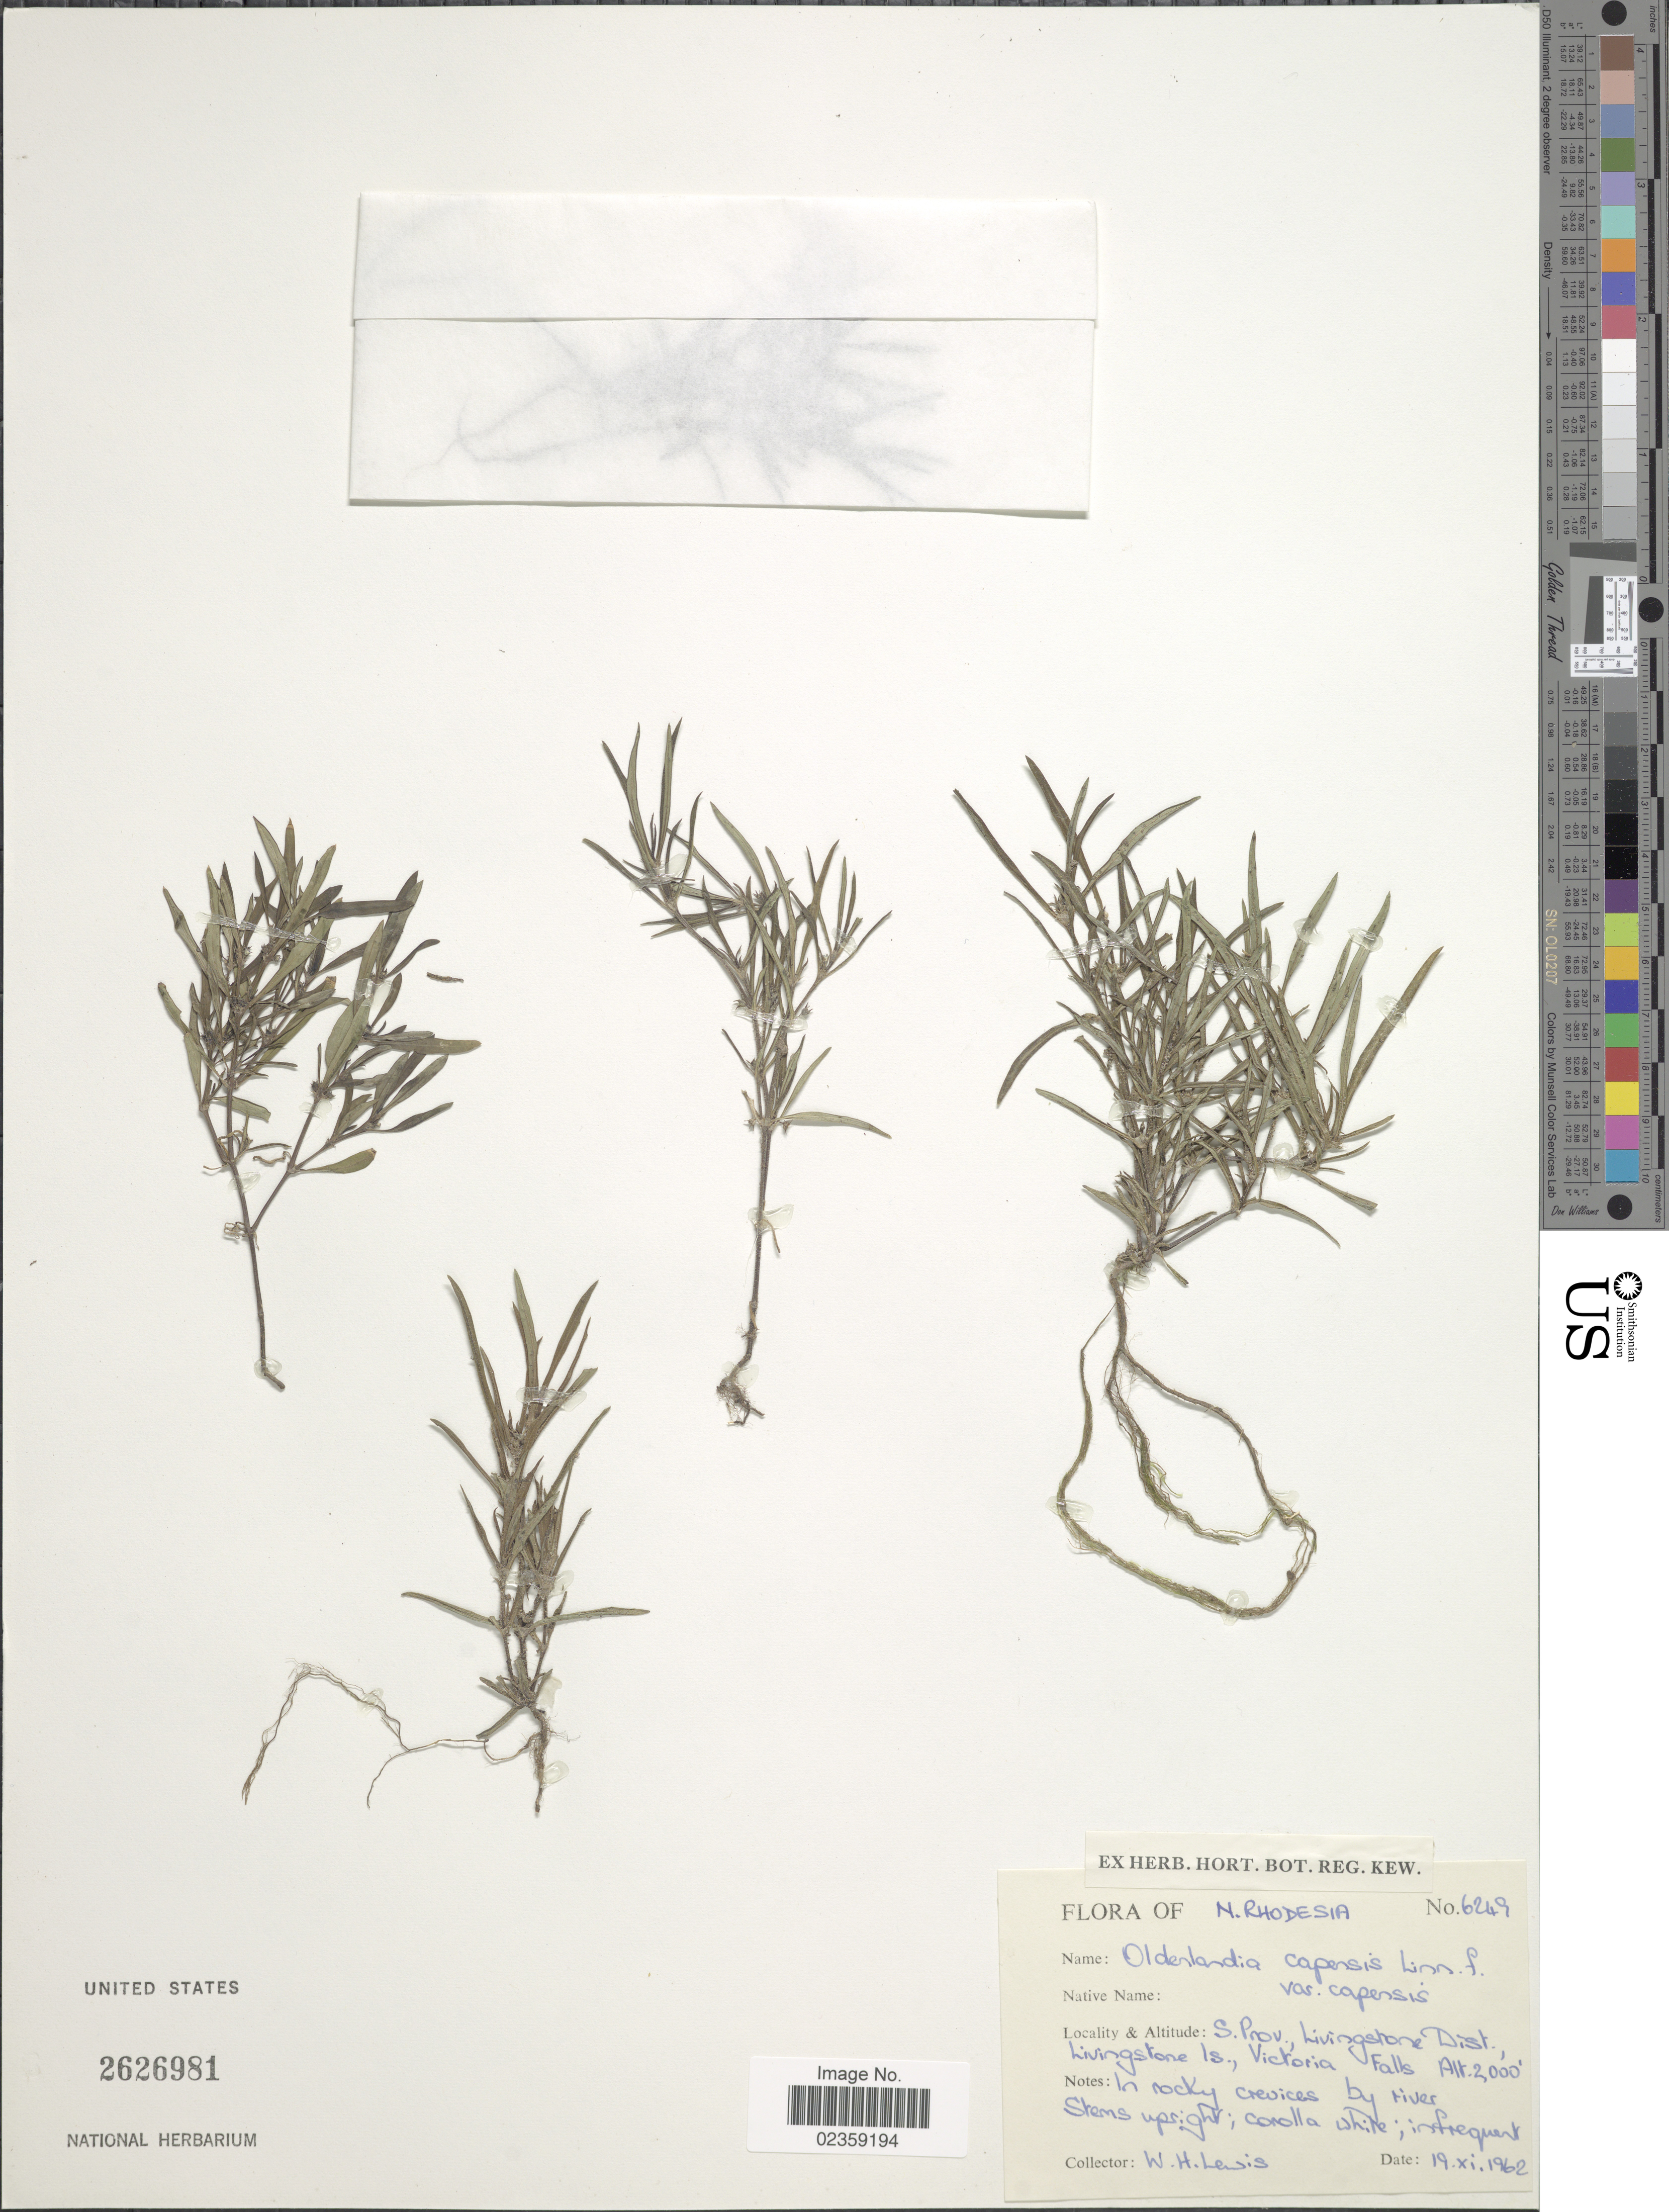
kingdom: Plantae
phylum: Tracheophyta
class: Magnoliopsida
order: Gentianales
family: Rubiaceae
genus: Oldenlandia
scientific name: Oldenlandia capensis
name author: L. f.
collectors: W. H. Lewis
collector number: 6249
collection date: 1962-11-19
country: Zambia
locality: N. Rhodesia. S. Prov., Livingstone Dist., Livingstone Is., Victoria Falls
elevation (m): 610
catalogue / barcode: US 2626981